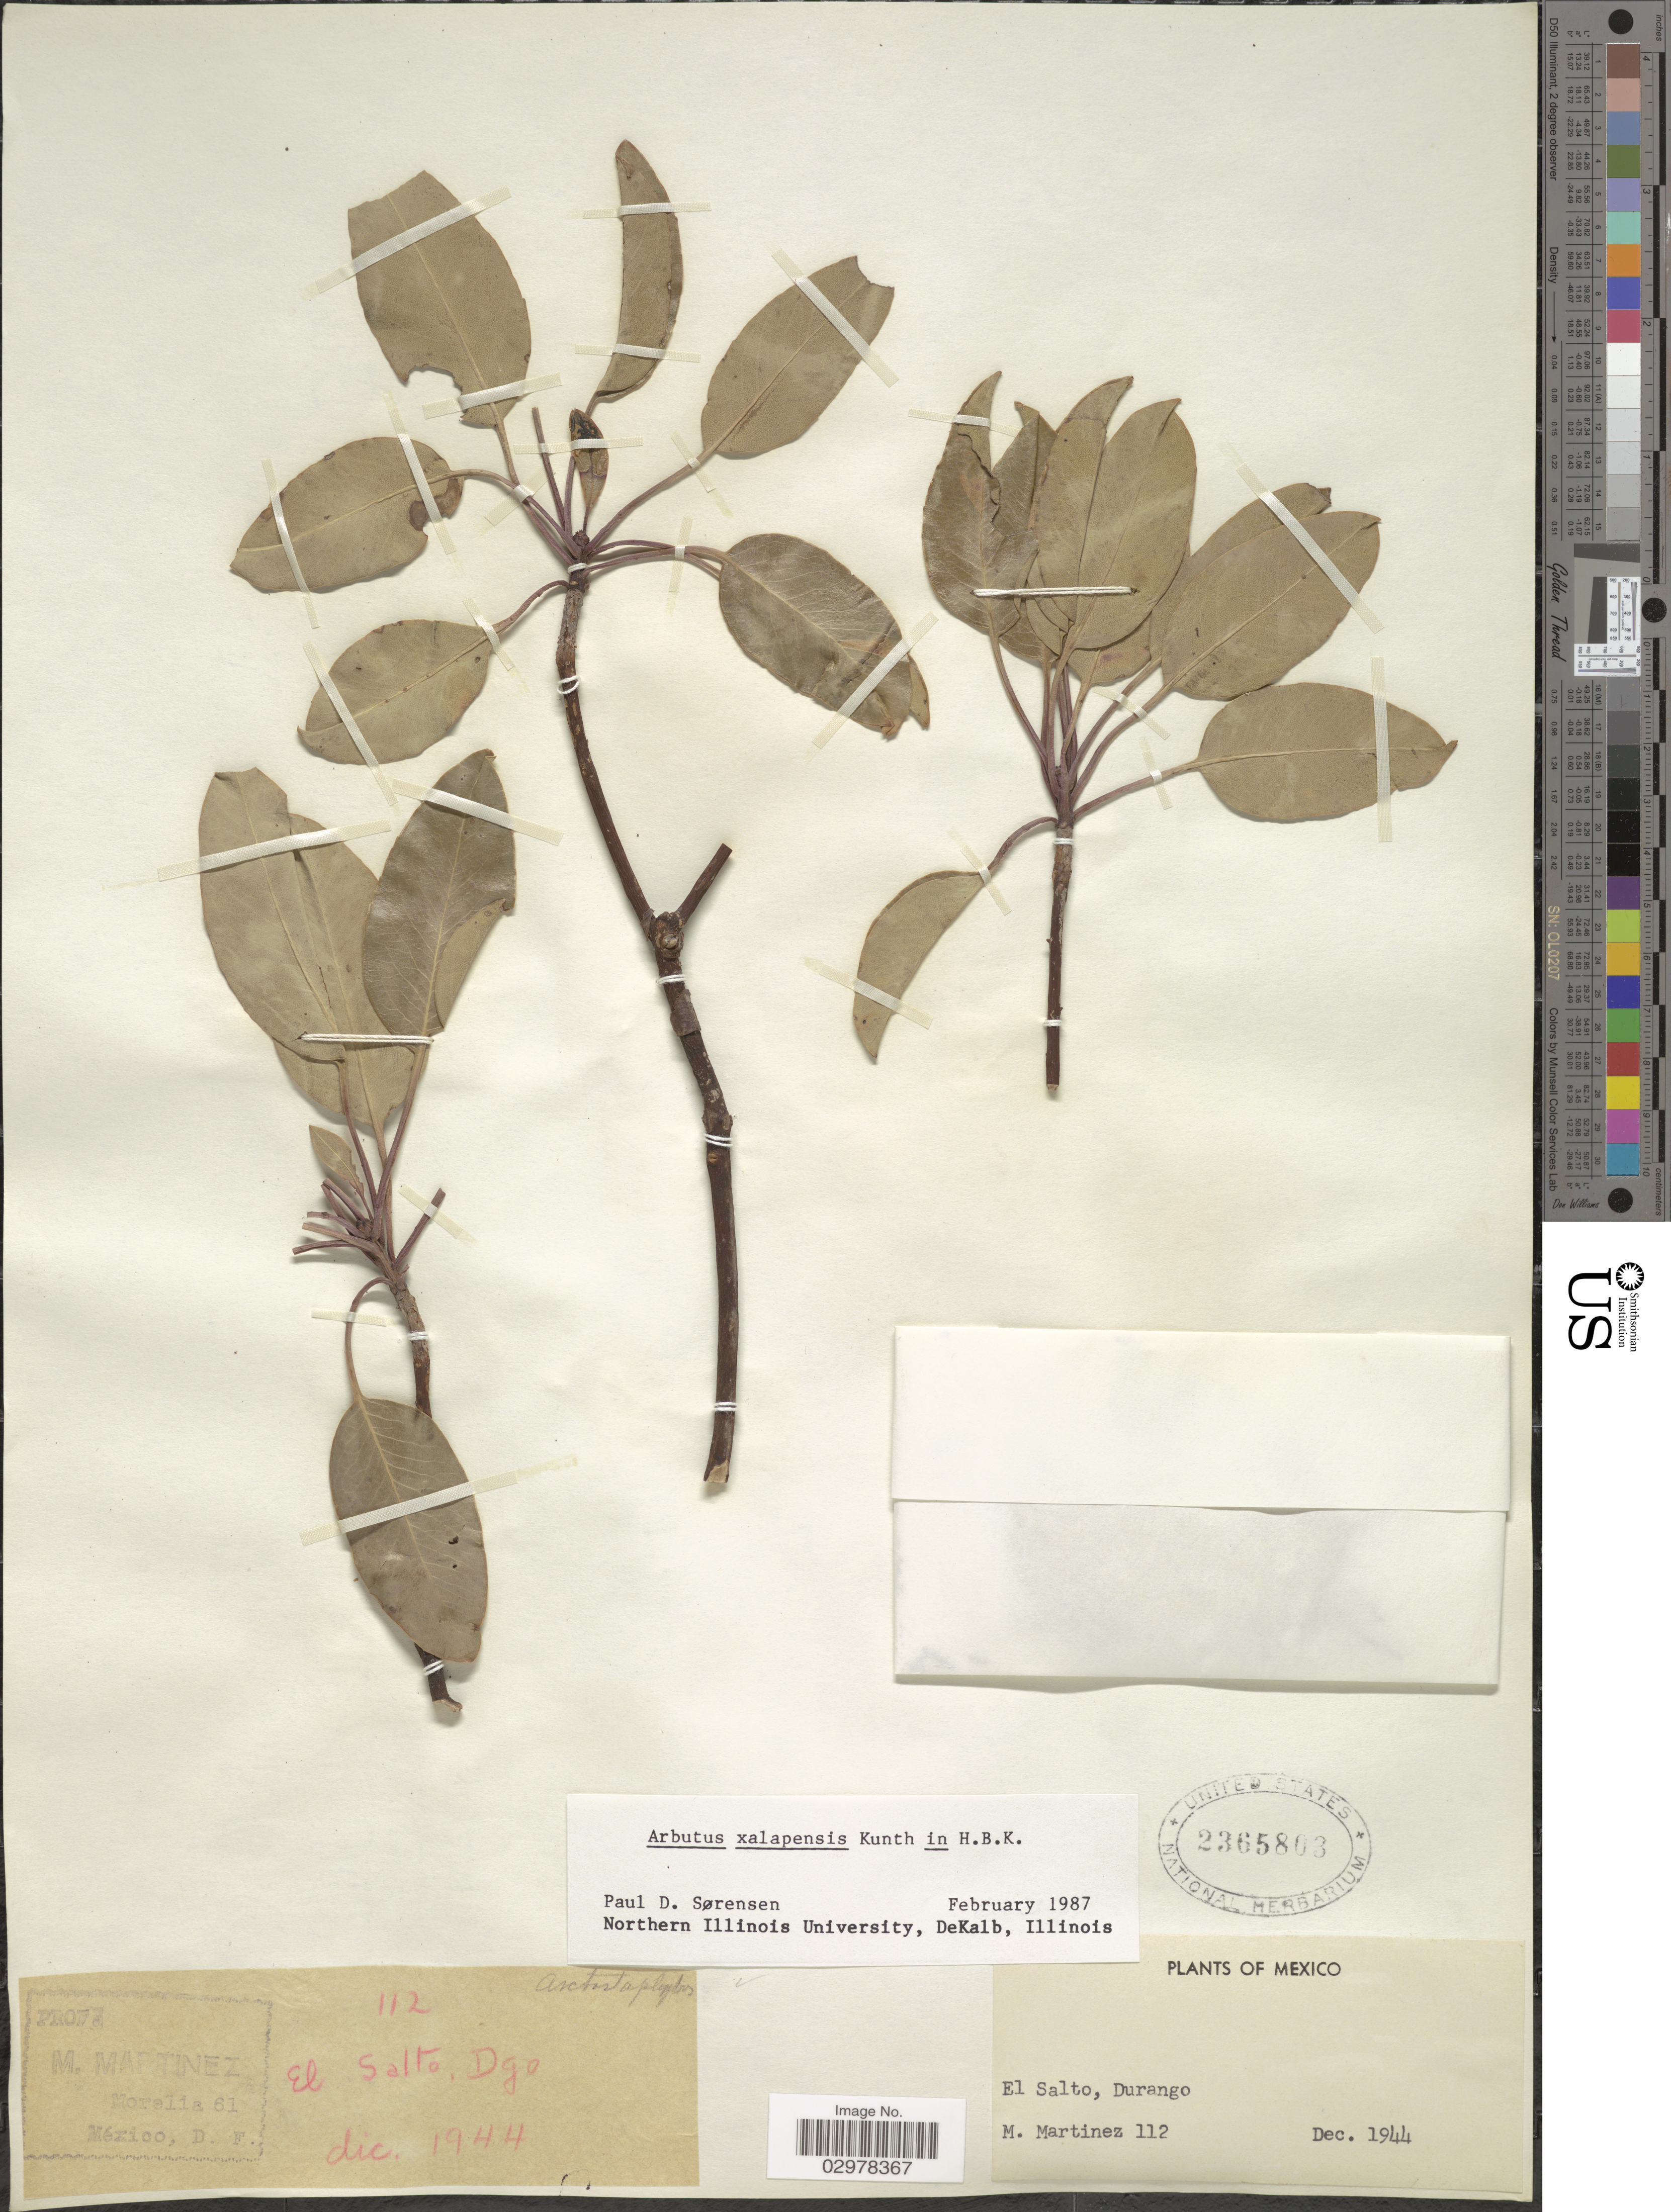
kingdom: Plantae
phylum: Tracheophyta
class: Magnoliopsida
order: Ericales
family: Ericaceae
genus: Arbutus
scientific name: Arbutus xalapensis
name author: Kunth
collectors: M. Martínez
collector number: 112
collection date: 1944-12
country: Mexico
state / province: Durango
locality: El Salto.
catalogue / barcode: US 2365803